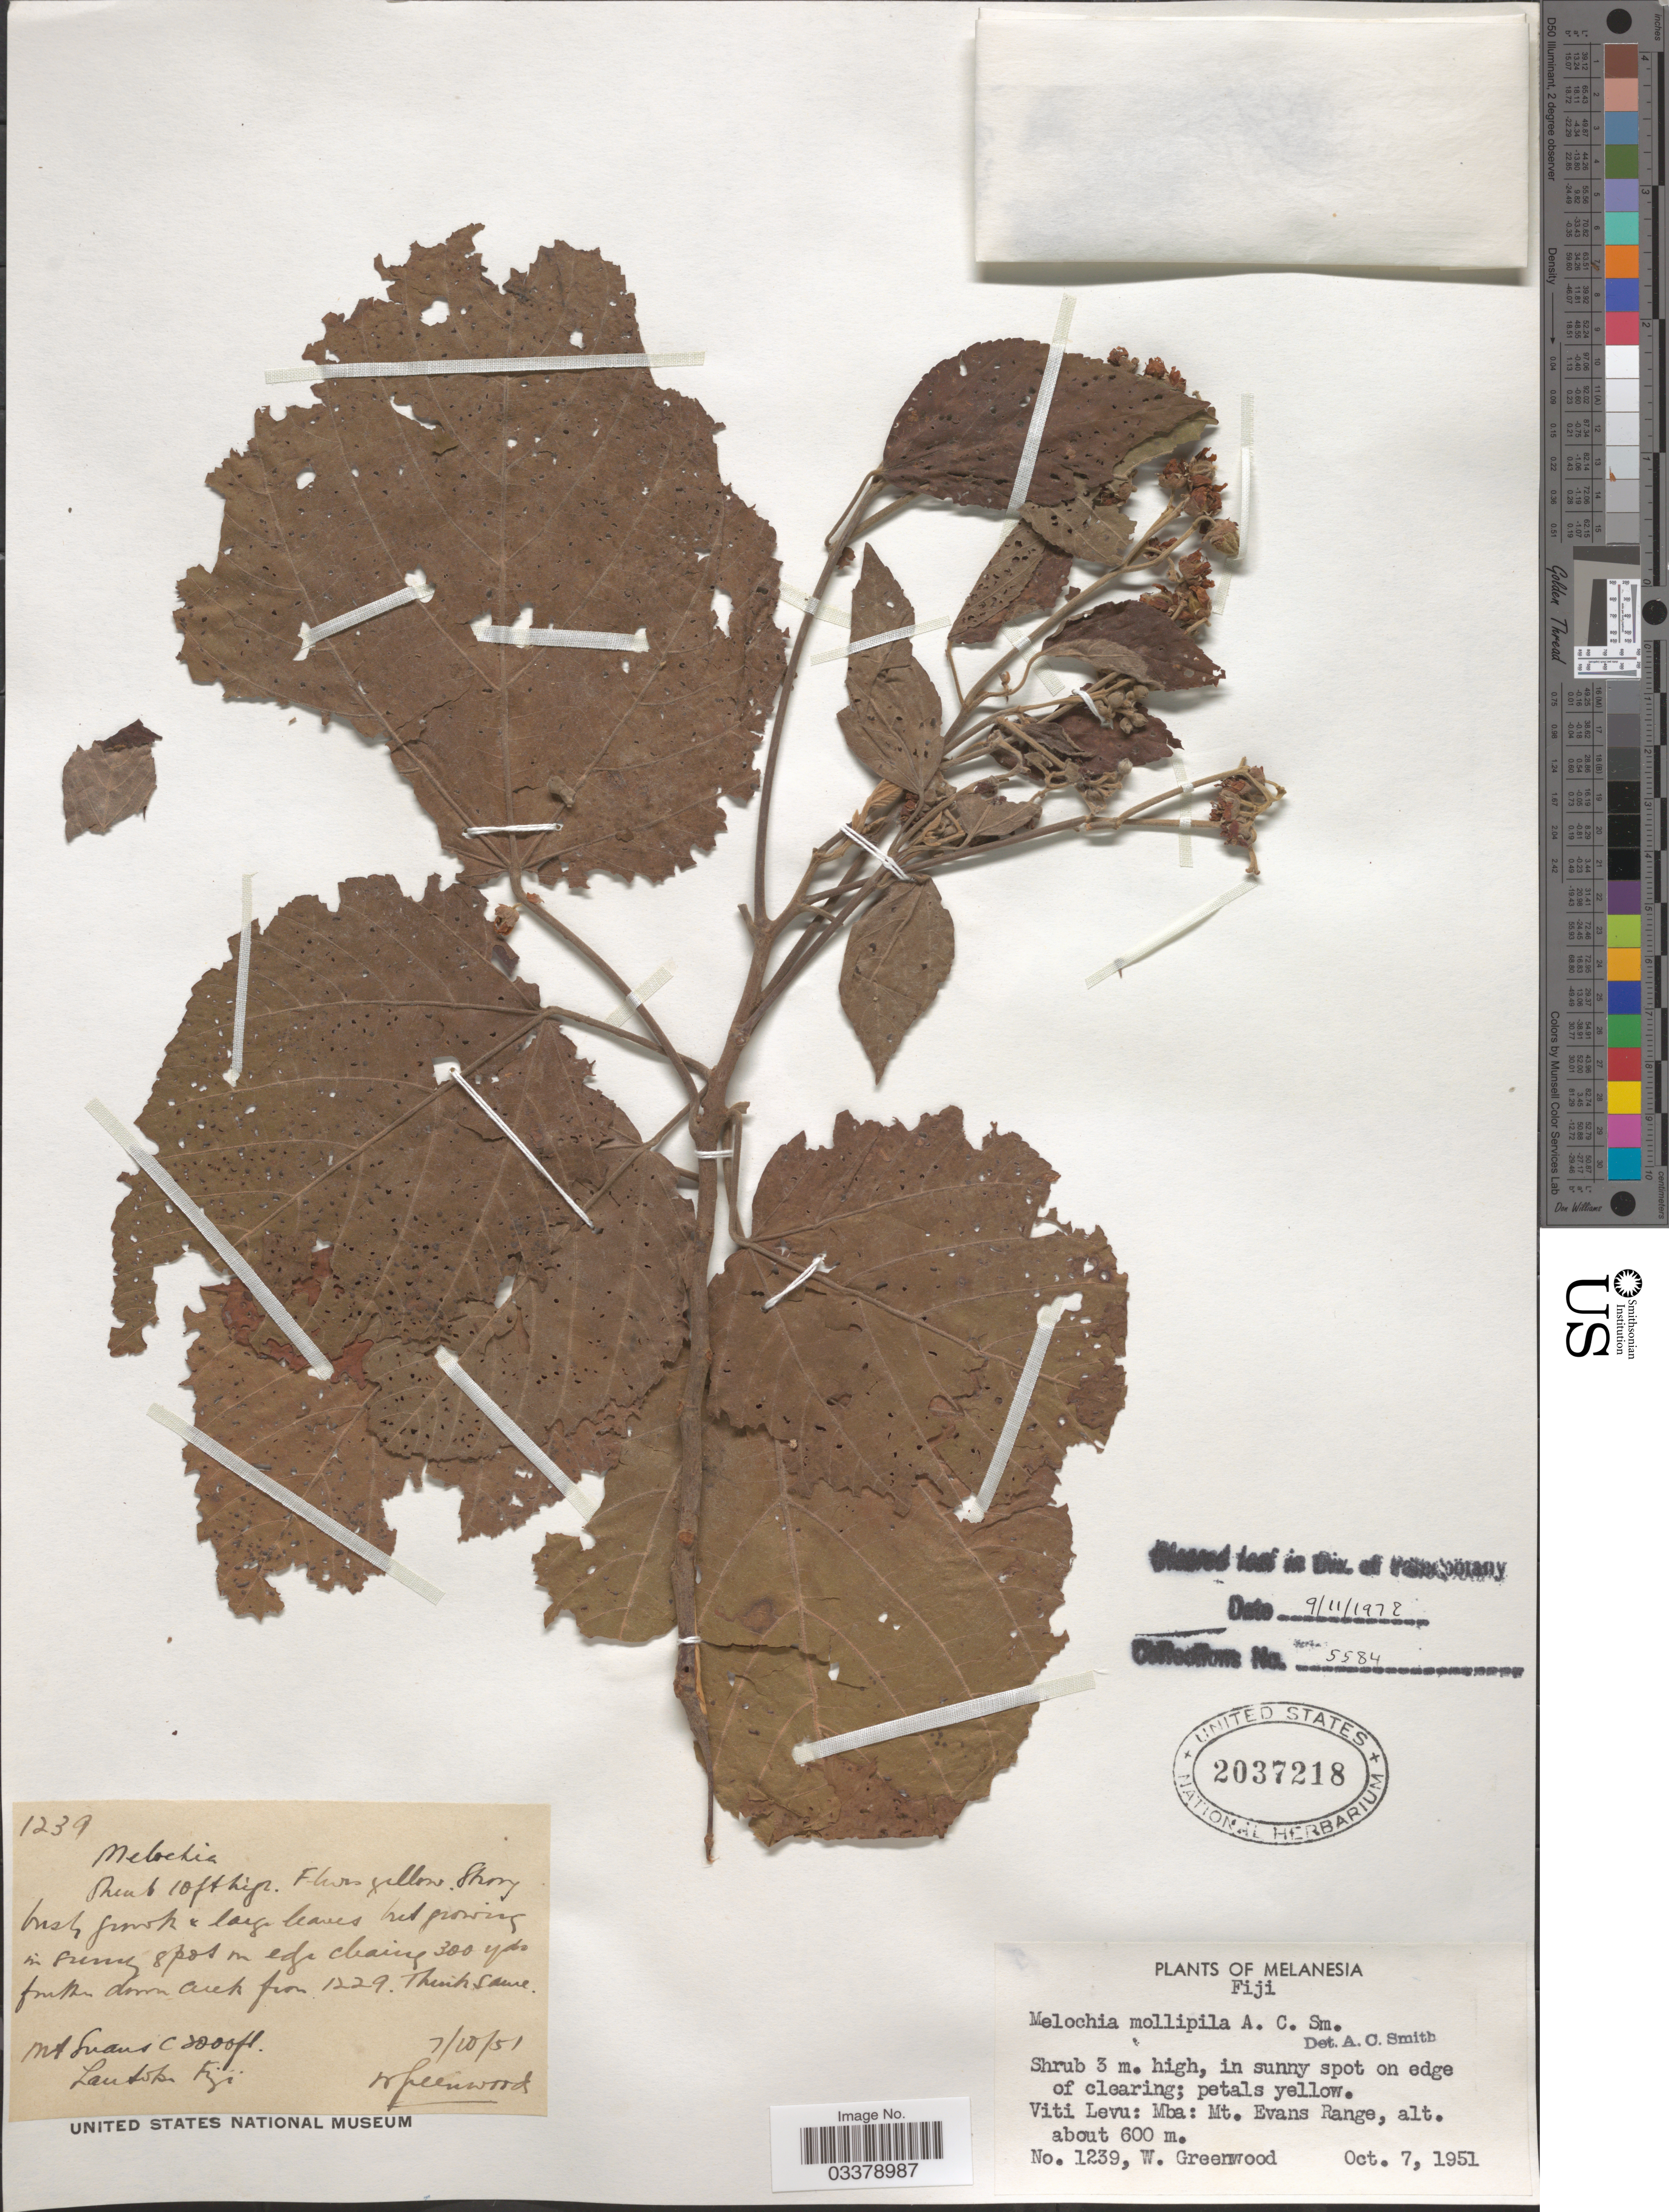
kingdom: Plantae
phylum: Tracheophyta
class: Magnoliopsida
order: Malvales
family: Malvaceae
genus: Melochia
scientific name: Melochia mollipila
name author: A.C. Sm.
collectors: W. Greenwood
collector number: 1239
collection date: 1951-10-07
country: Fiji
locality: Melanesia, Viti Levu: Mba: Mt. Evans Range.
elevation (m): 600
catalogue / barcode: US 2037218